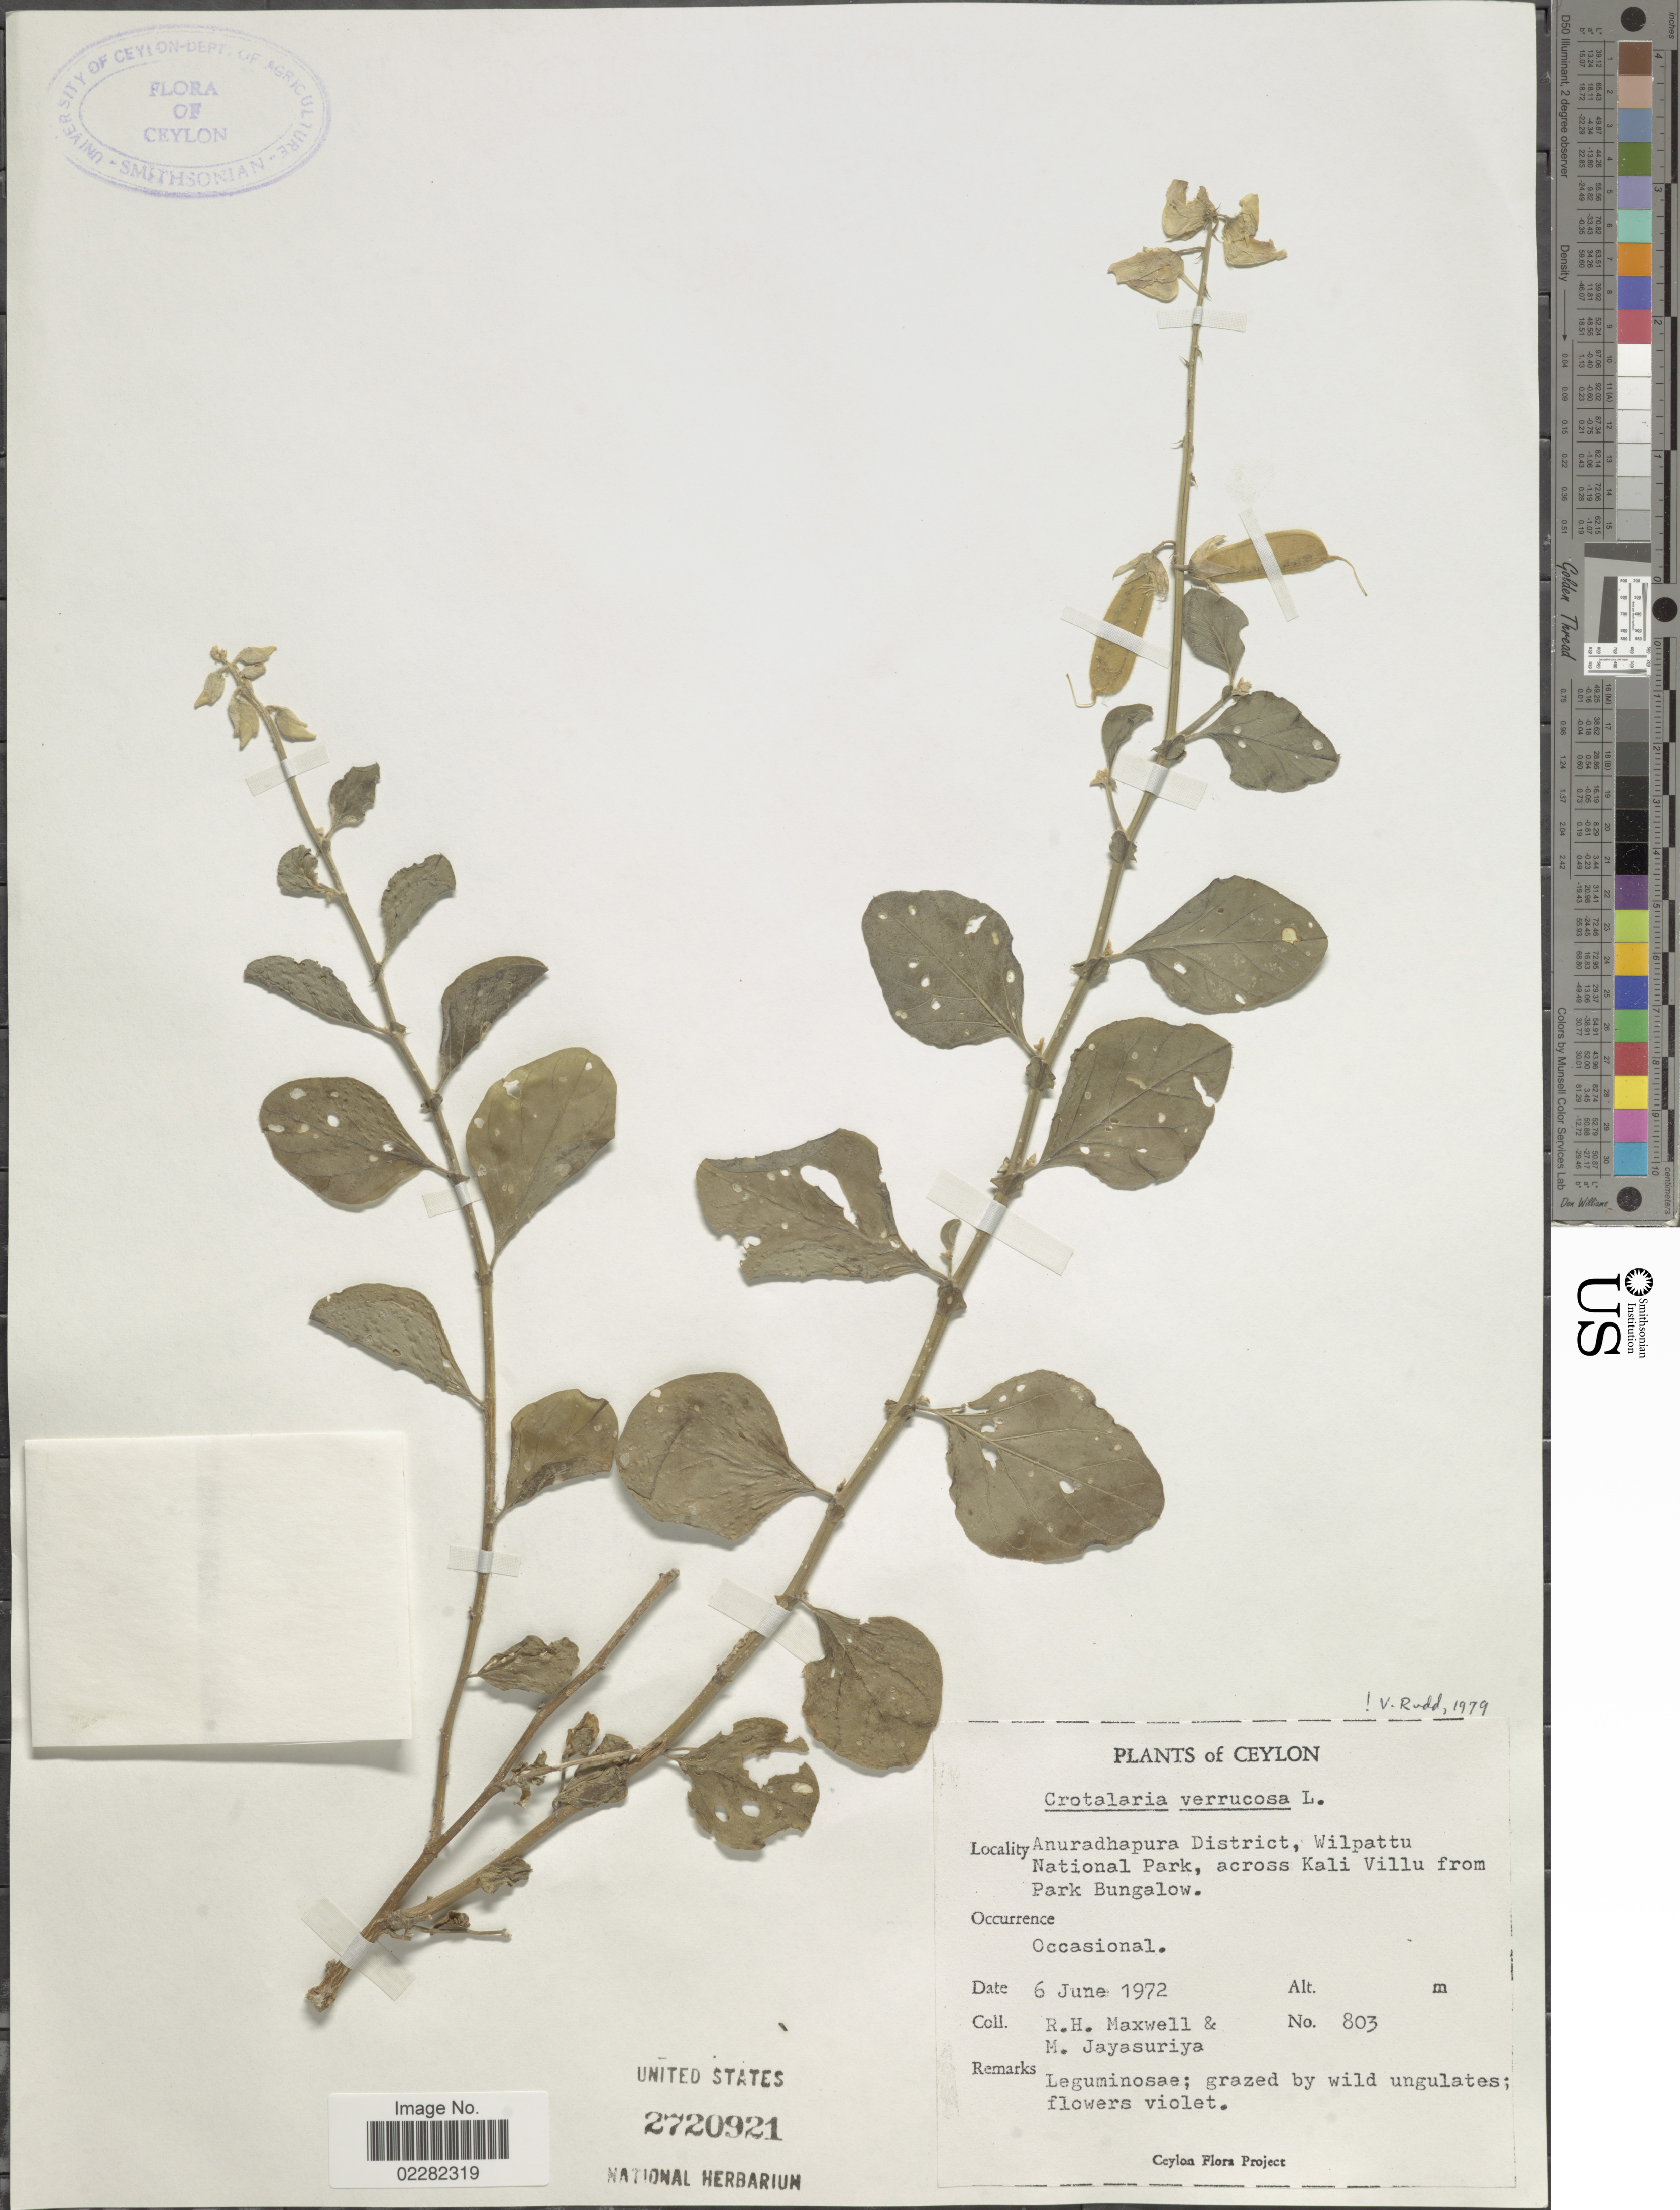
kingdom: Plantae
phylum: Tracheophyta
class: Magnoliopsida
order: Fabales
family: Fabaceae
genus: Crotalaria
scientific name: Crotalaria verrucosa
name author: L.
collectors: R. Maxwell & M. Jayasuriya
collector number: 803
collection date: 1972-06-06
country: Sri Lanka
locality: Ceylon, Anuradhapura District, Wilpattu National Park, across Kali Villu from Park Bungalow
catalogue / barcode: US 2720921